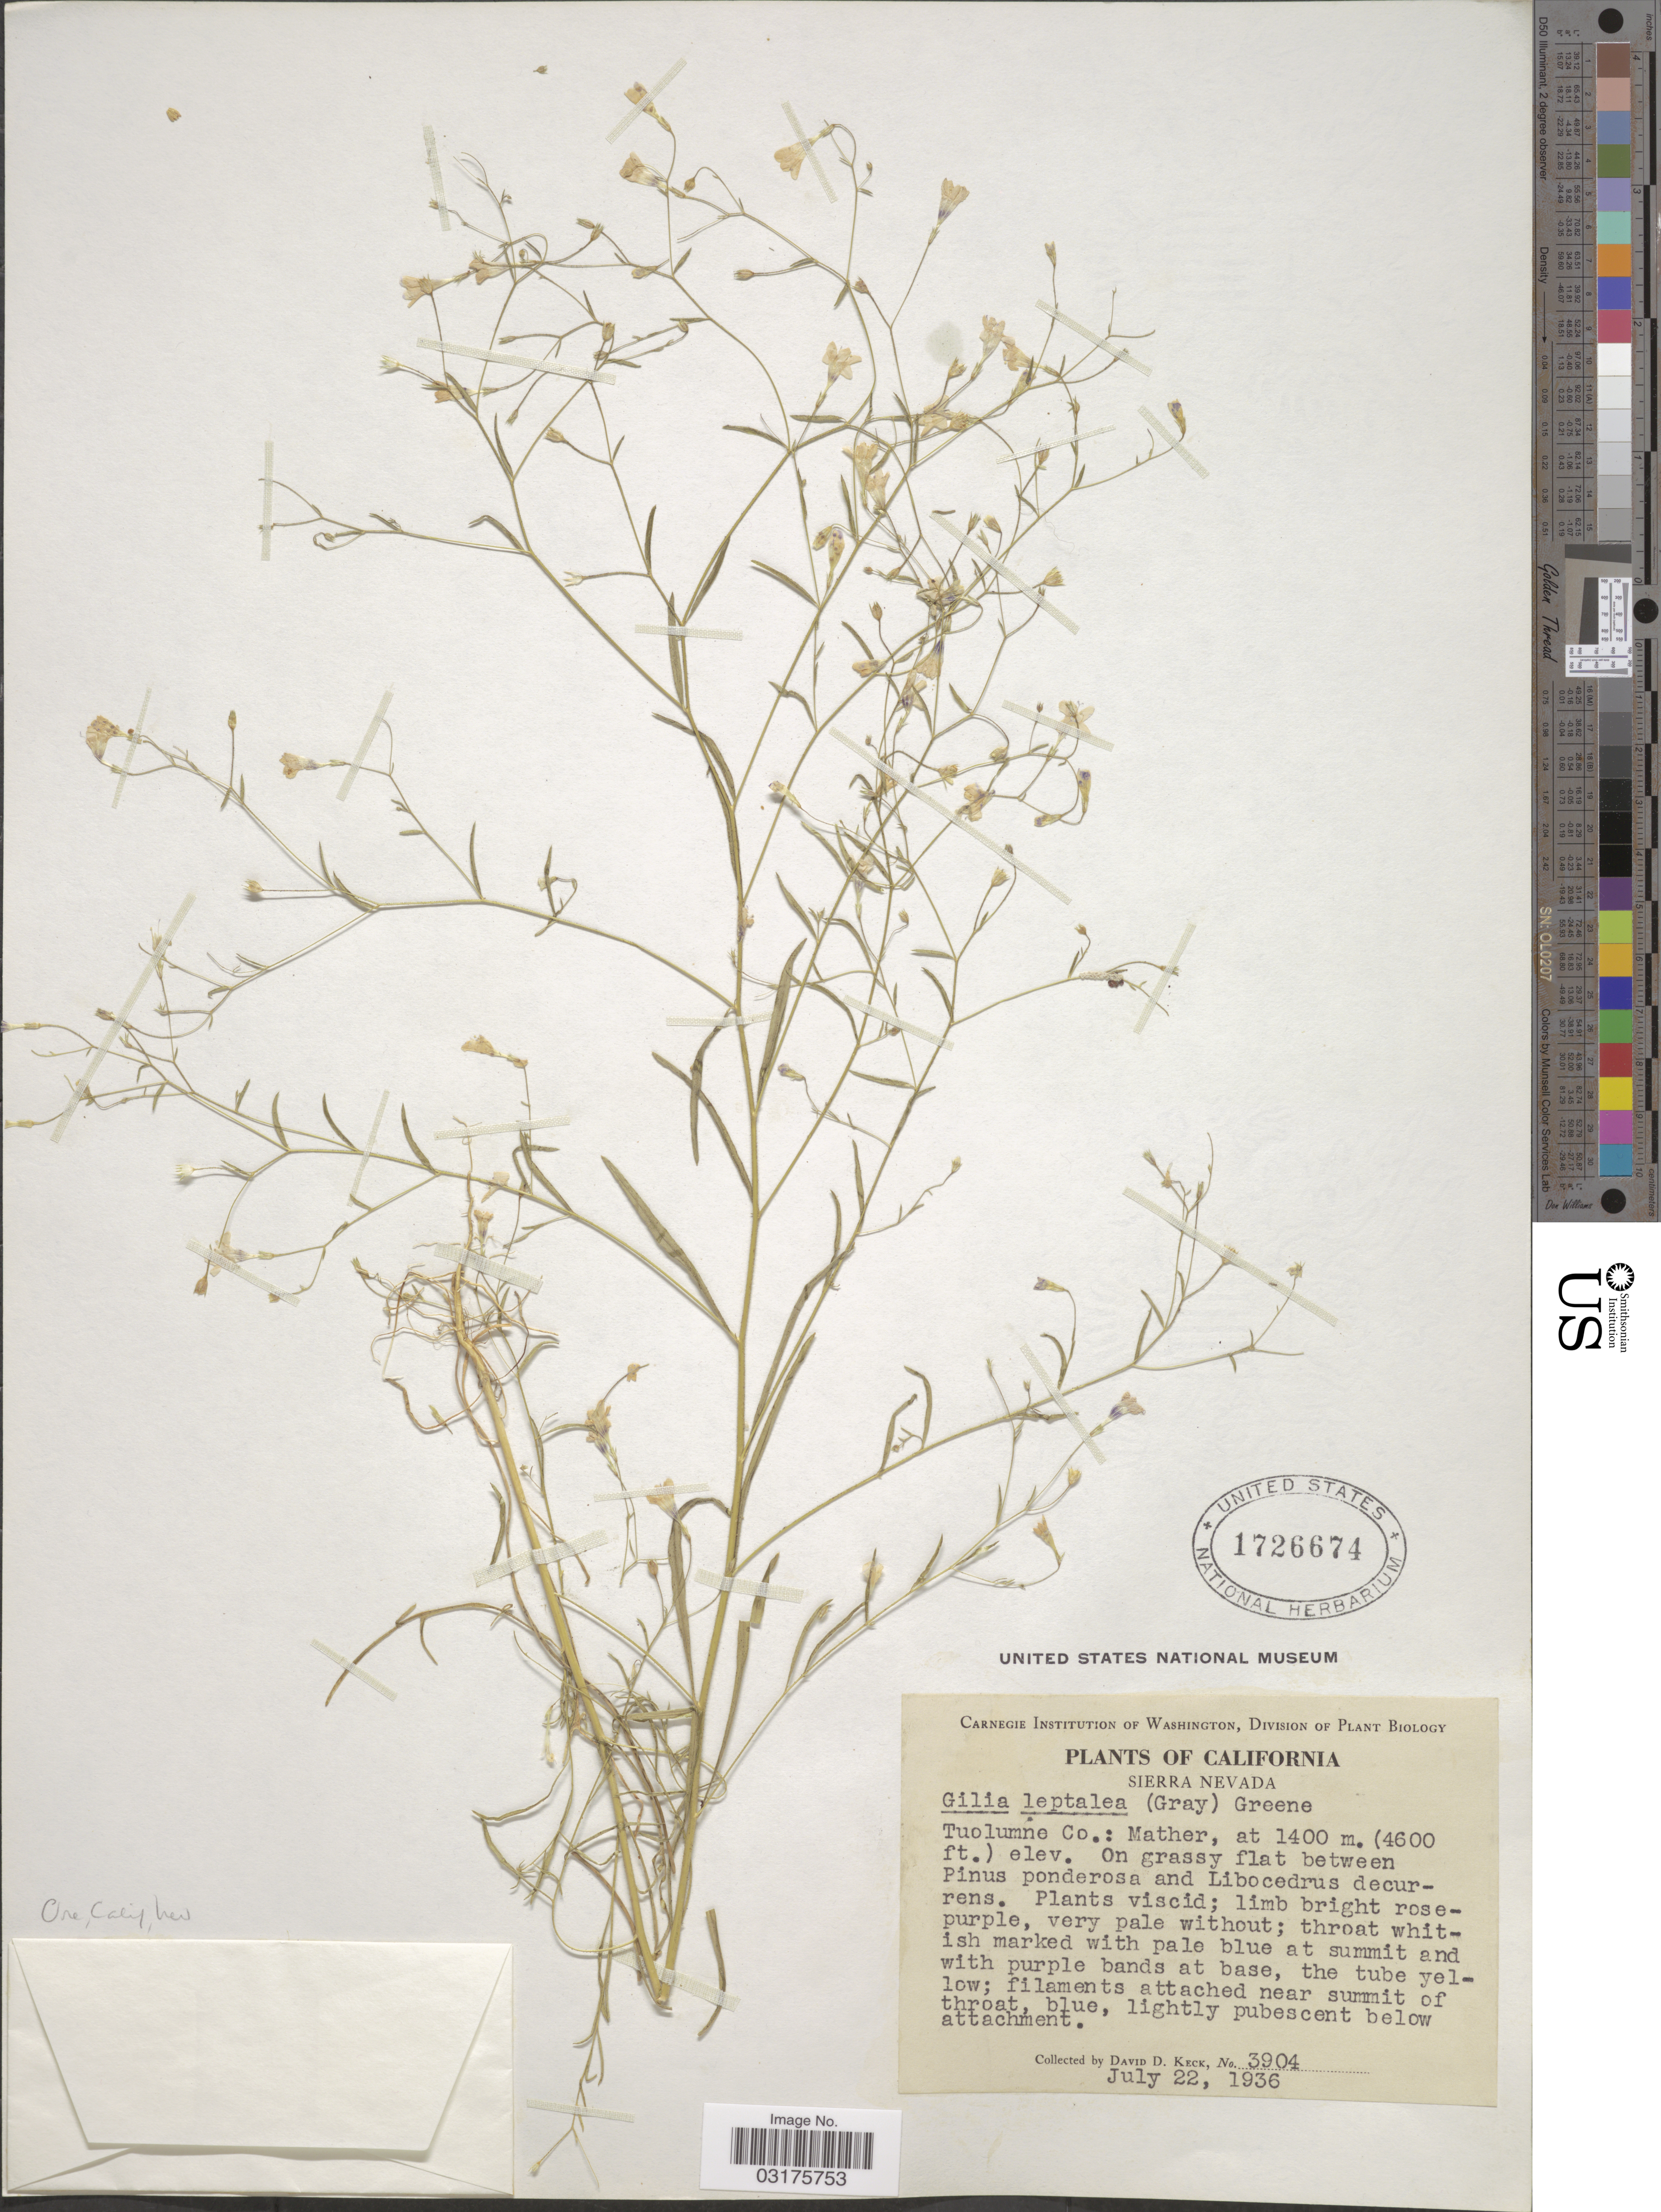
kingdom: Plantae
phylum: Tracheophyta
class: Magnoliopsida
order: Ericales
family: Polemoniaceae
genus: Navarretia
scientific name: Navarretia leptalea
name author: (A. Gray) L.A. Johnson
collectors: D. D. Keck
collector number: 3904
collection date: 1936-07-22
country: United States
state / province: California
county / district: Tuolumne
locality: Sierra Nevada. Tuolumne Co.: Mather.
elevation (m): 1400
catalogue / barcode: US 1726674